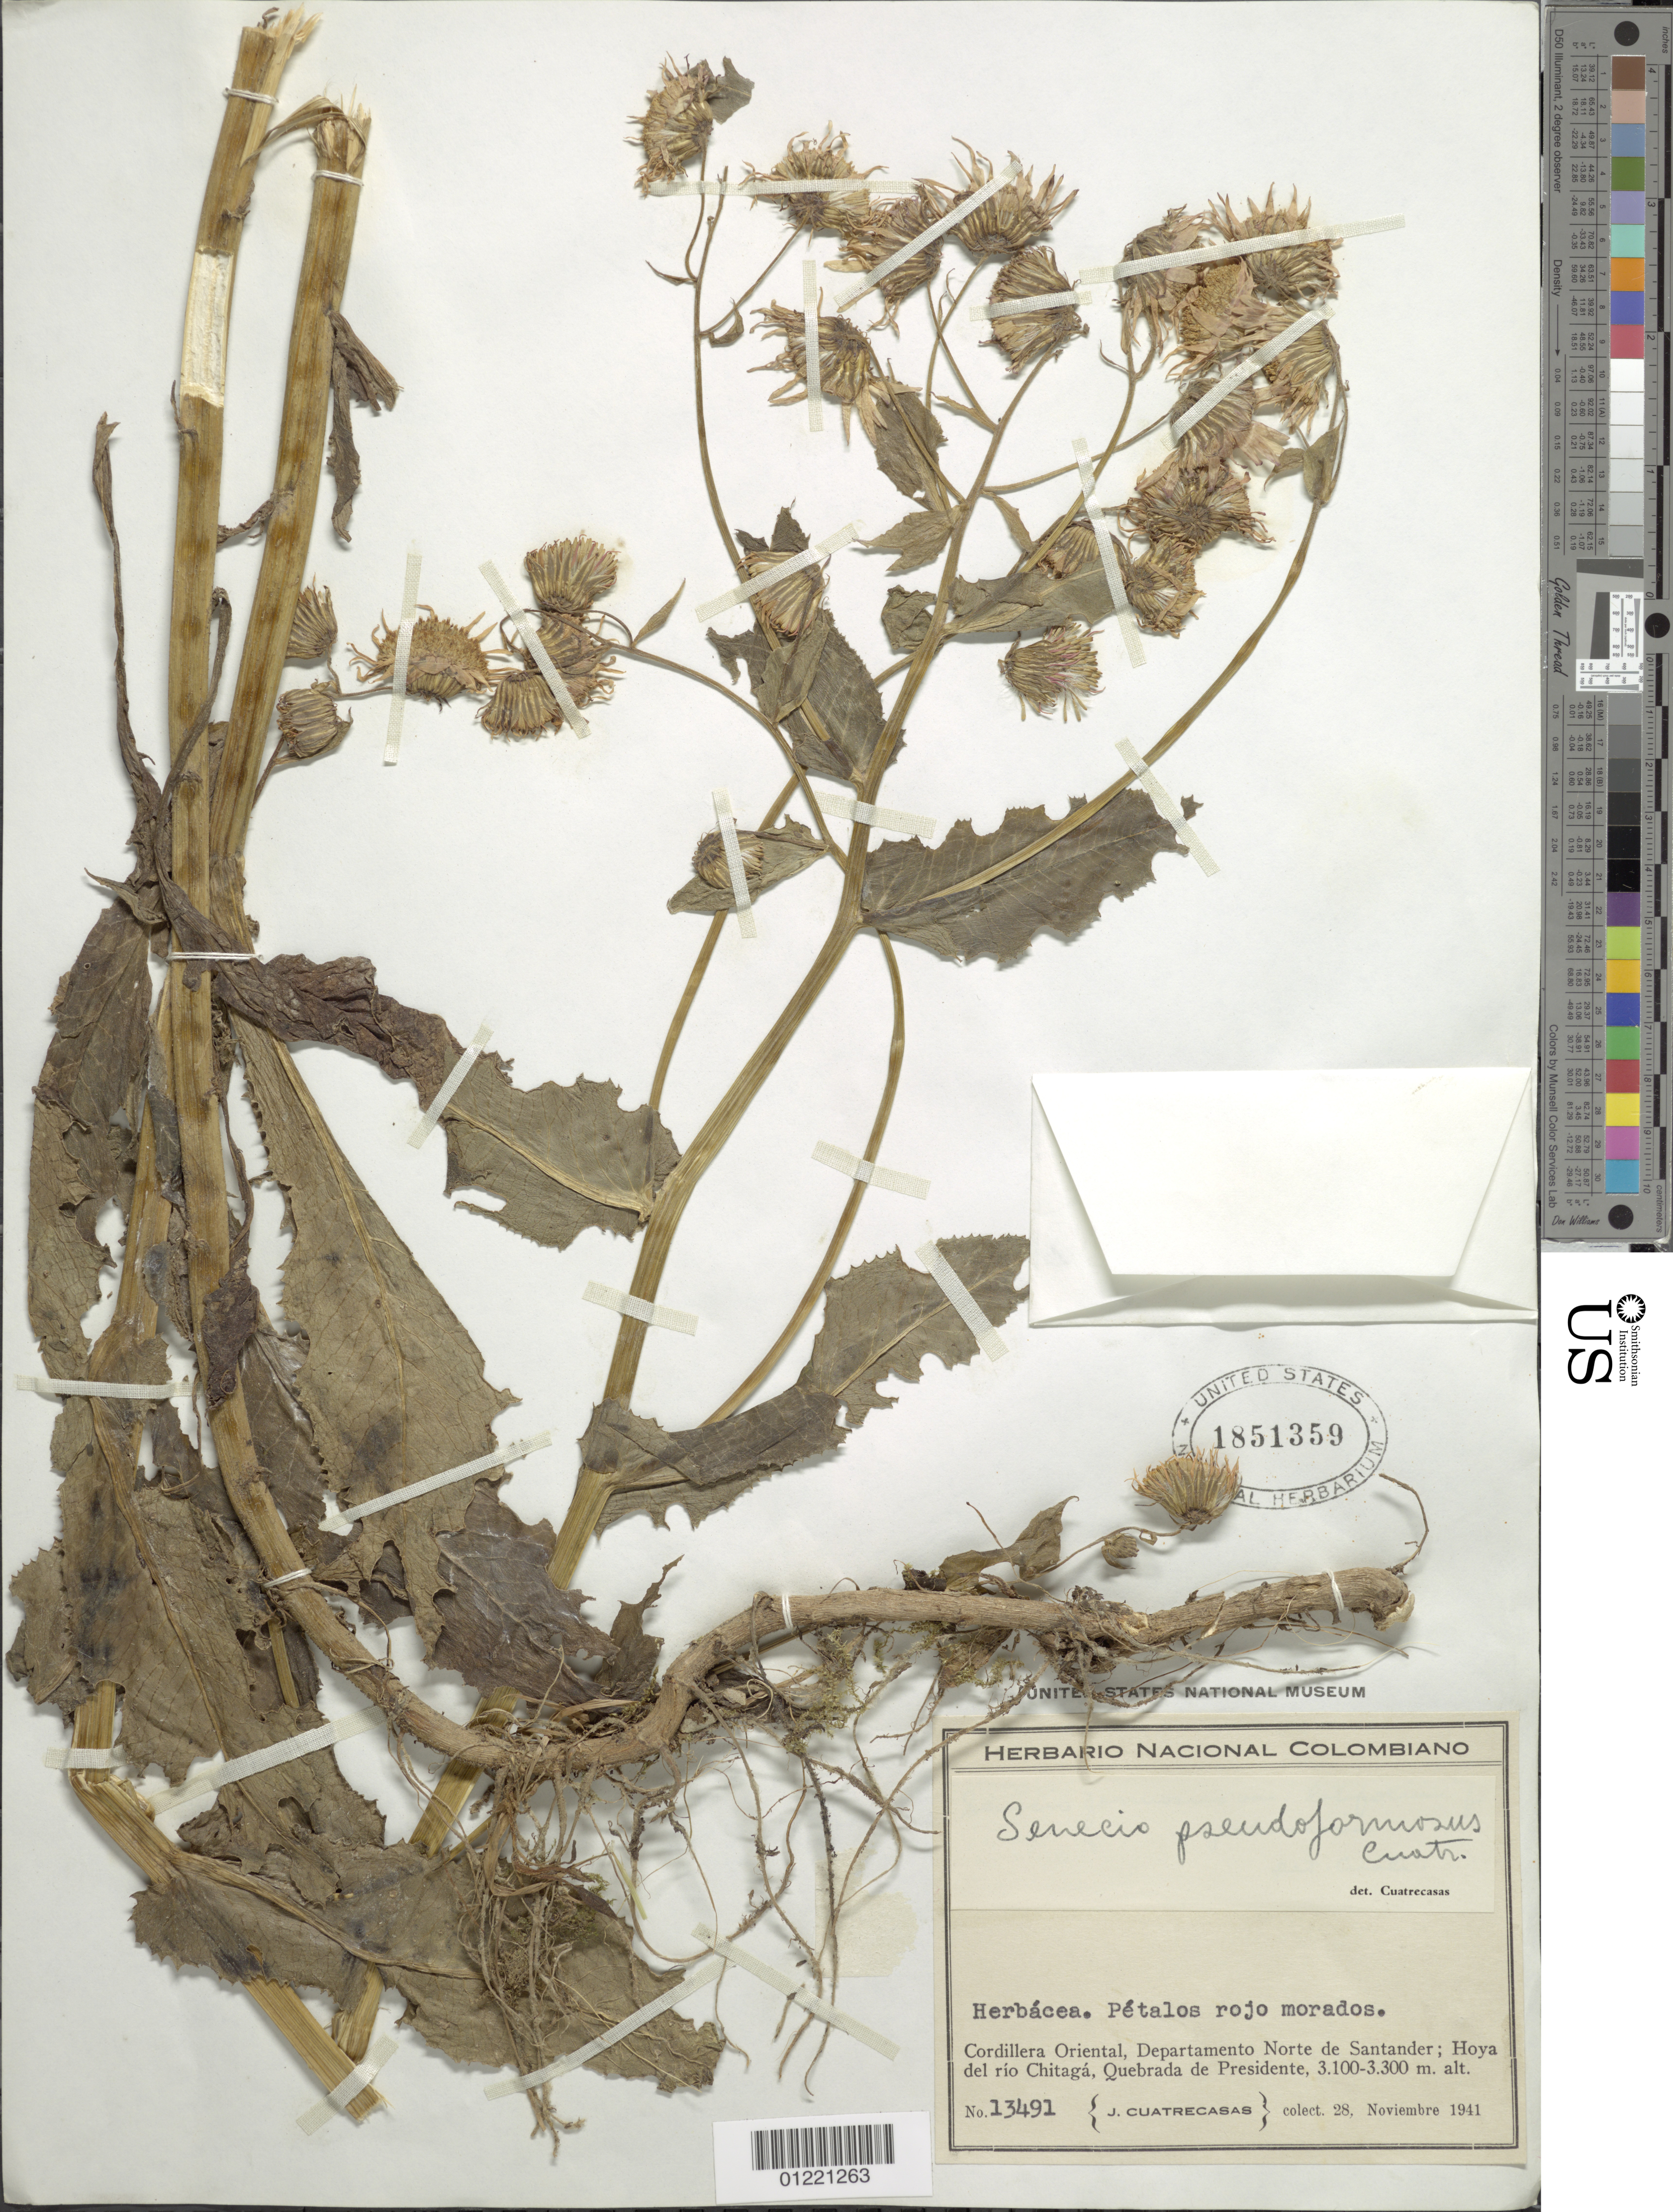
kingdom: Plantae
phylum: Tracheophyta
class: Magnoliopsida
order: Asterales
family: Asteraceae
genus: Senecio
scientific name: Senecio pseudoformosus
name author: Cuatrec.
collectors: J. Cuatrecasas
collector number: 13491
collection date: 1941-11-28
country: Colombia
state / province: Norte de Santander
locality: Hoya del rio Chitaga, Quebrada de Presidente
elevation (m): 3100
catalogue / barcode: US 1851359